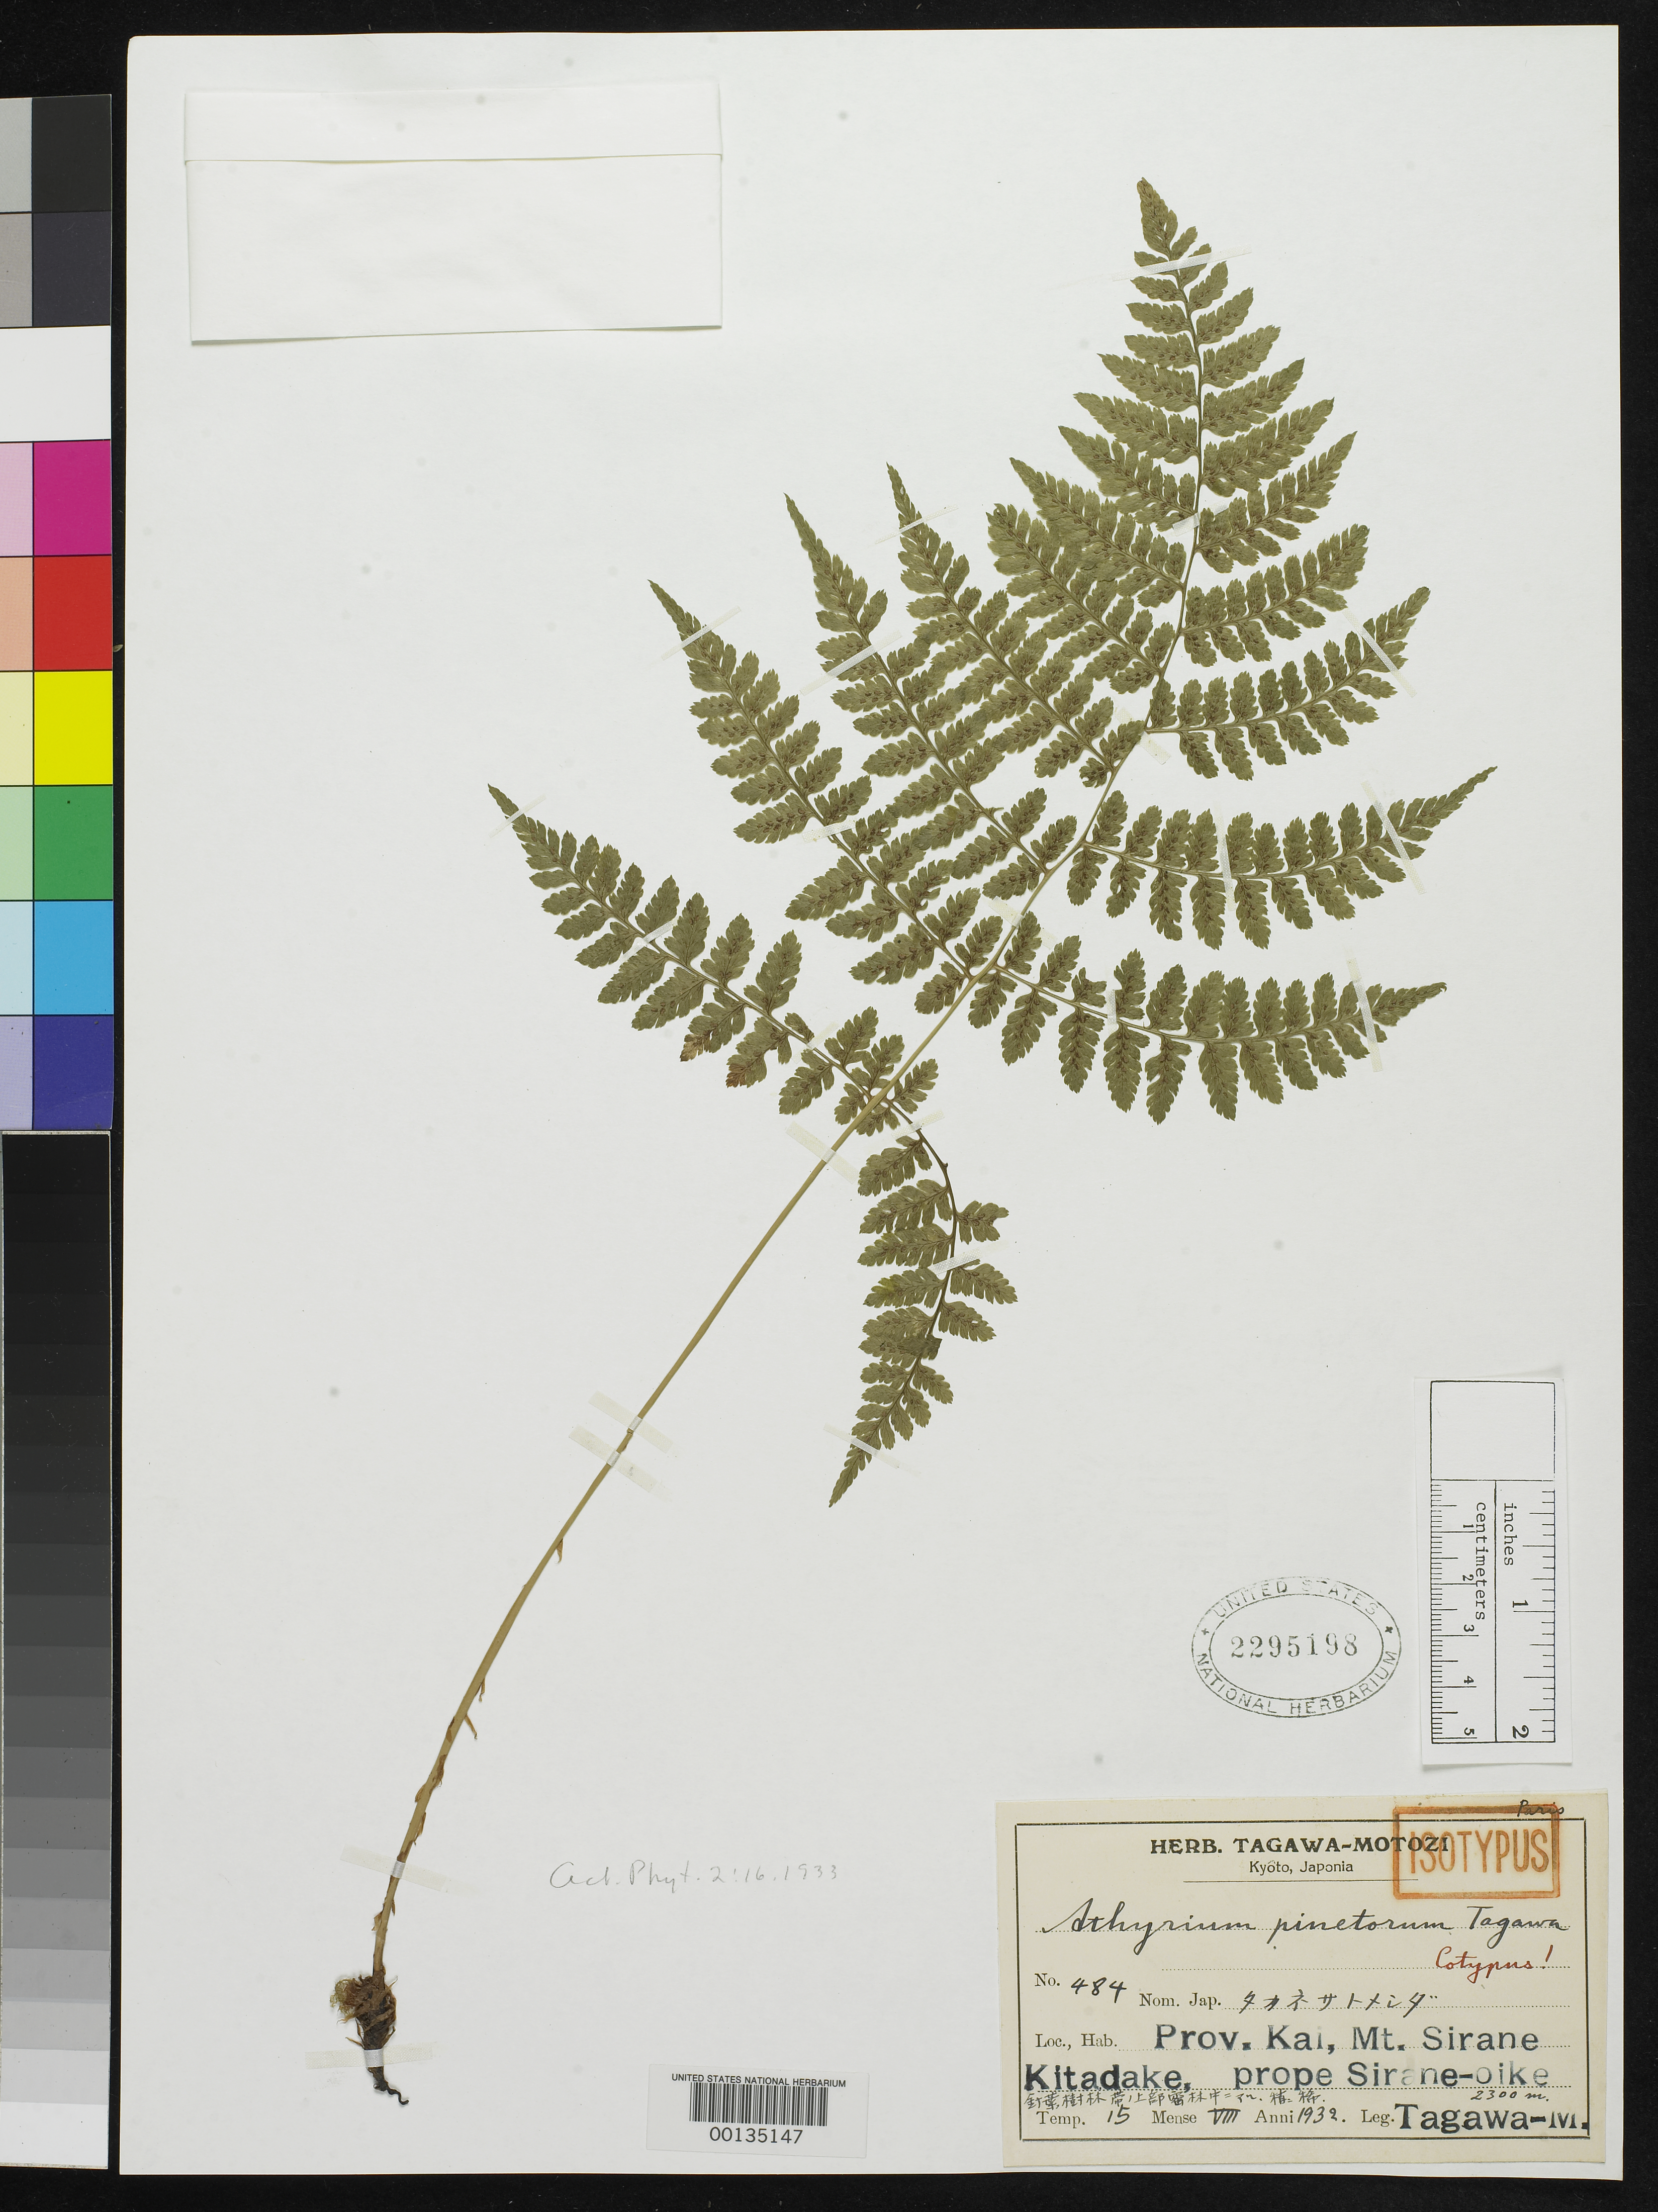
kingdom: Plantae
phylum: Tracheophyta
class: Polypodiopsida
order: Polypodiales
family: Athyriaceae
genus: Athyrium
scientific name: Athyrium pinetorum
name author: Tagawa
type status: Isotype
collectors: M. Tagawa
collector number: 484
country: Japan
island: Honshu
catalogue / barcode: US 2295198